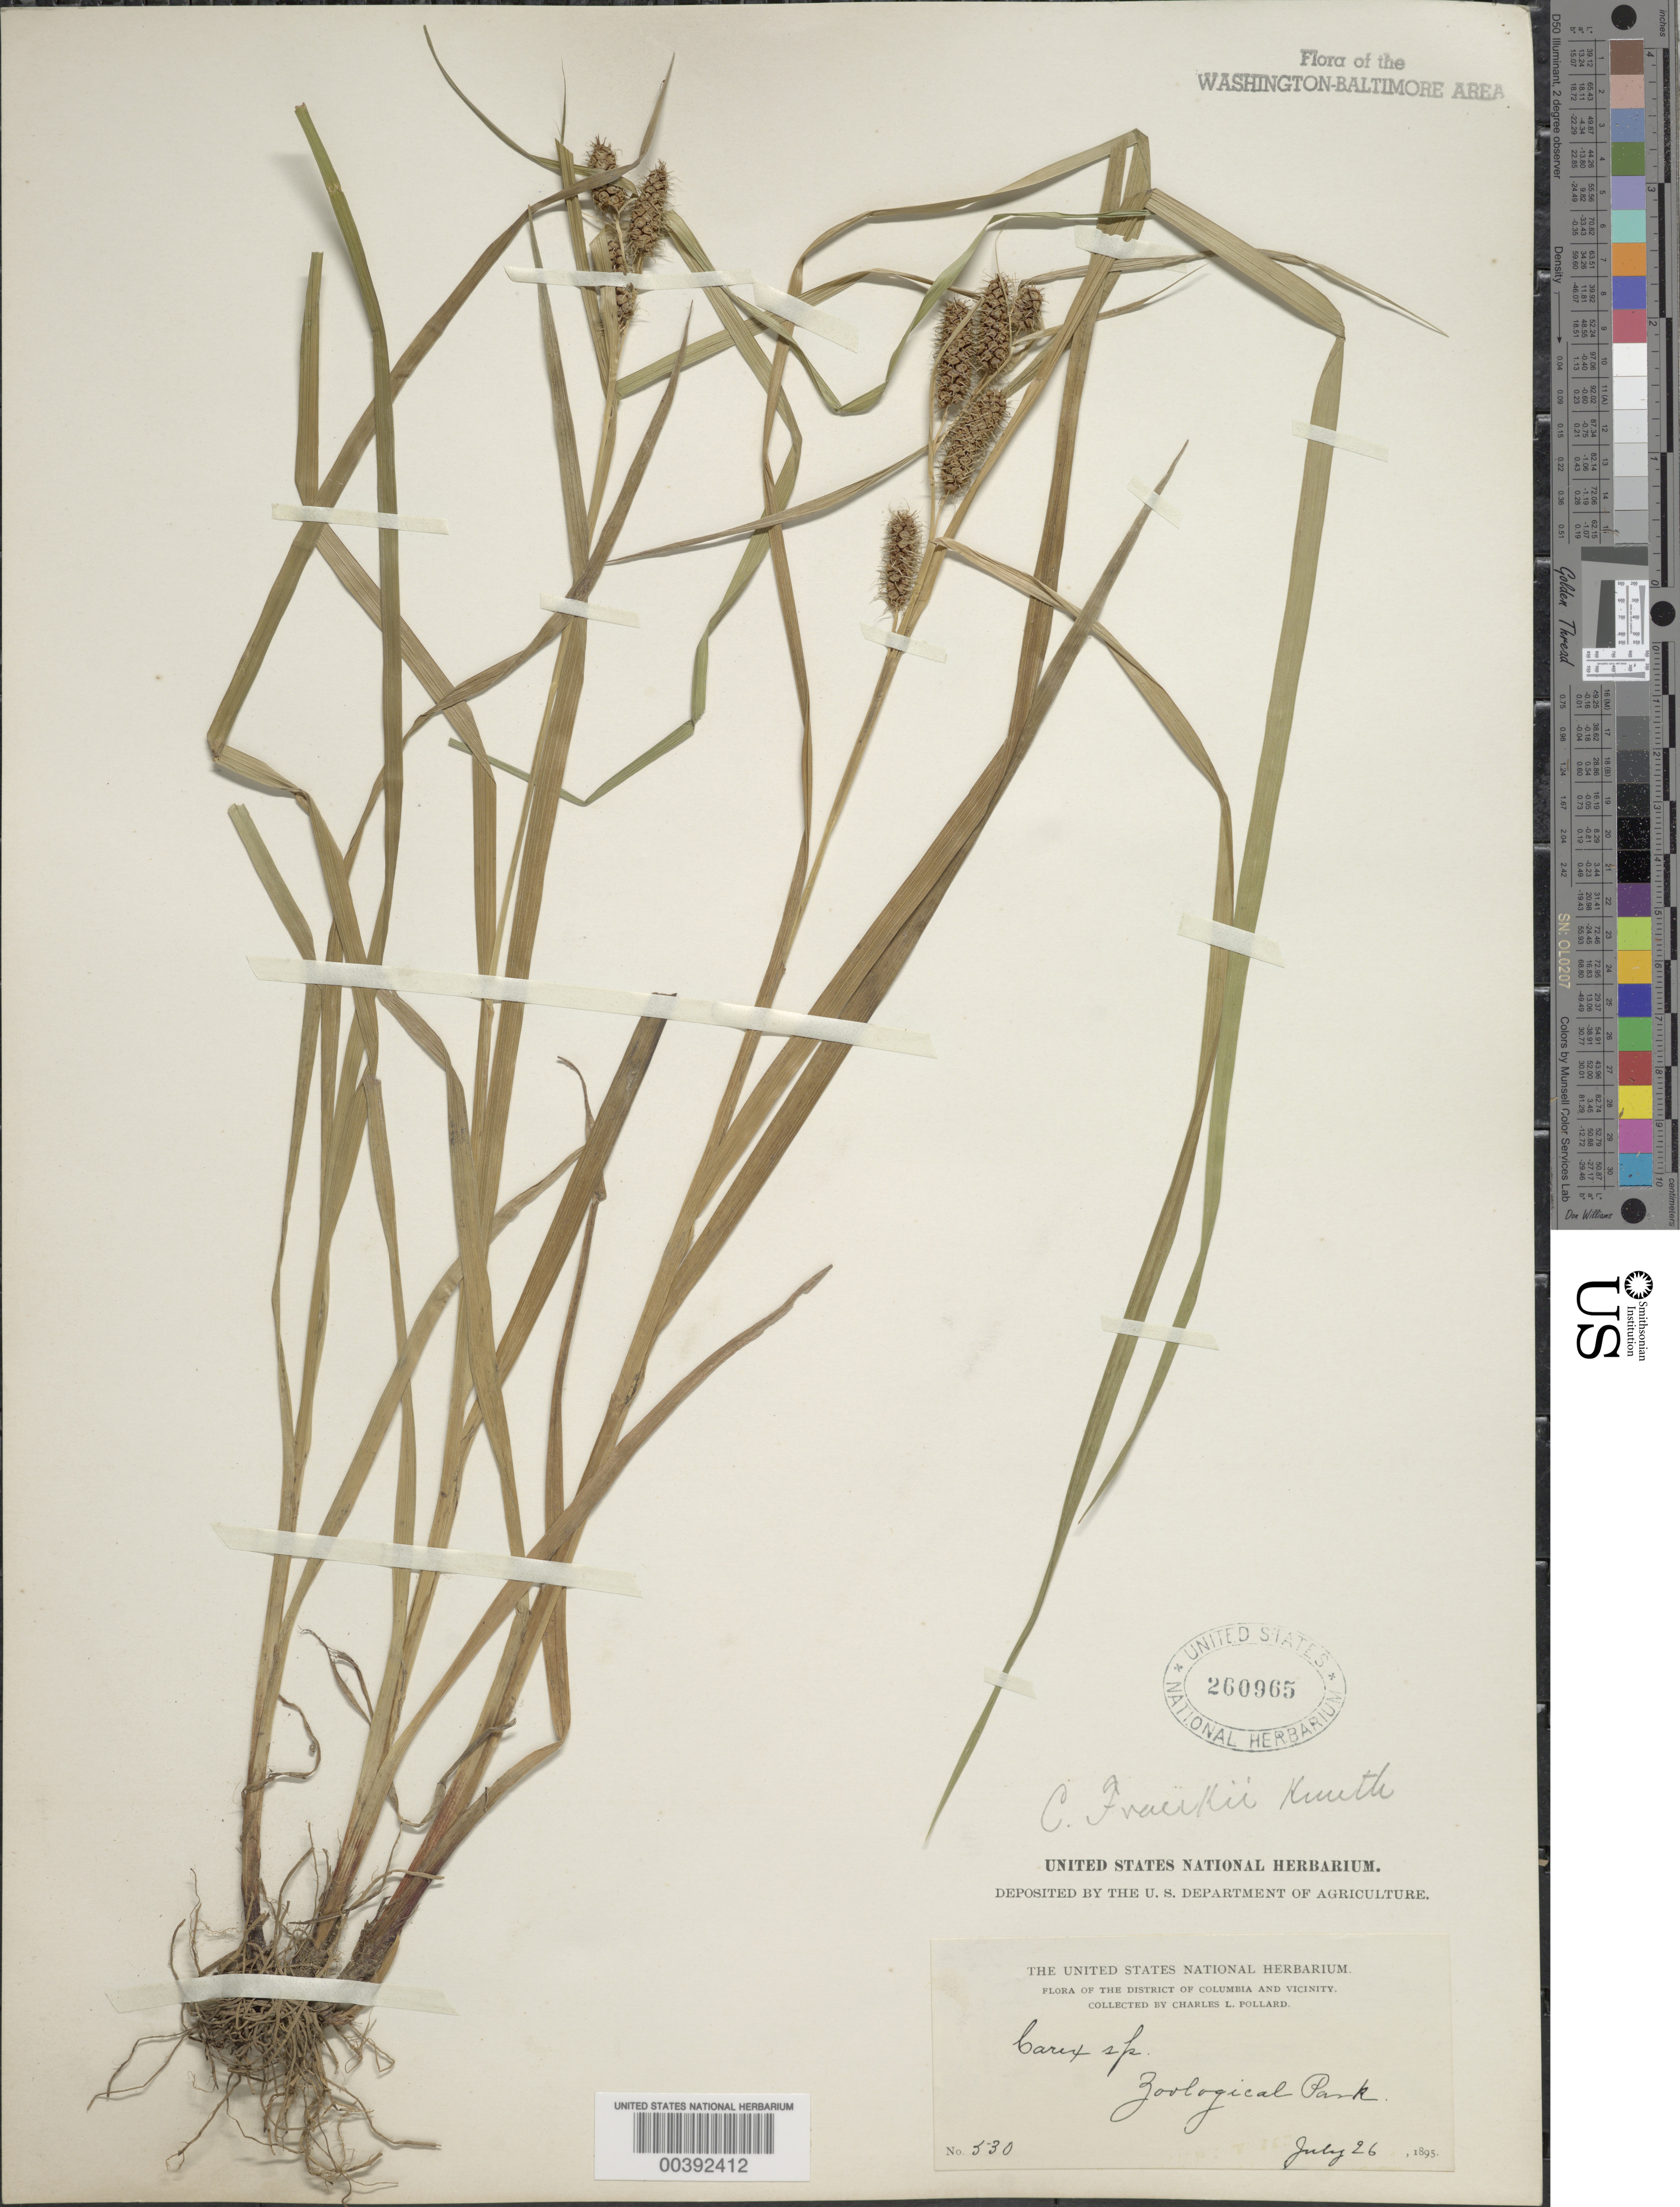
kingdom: Plantae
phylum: Tracheophyta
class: Liliopsida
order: Poales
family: Cyperaceae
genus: Carex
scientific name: Carex frankii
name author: Kunth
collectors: C. L. Pollard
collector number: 530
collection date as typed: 26 Jul 1895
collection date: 1895-07-26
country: United States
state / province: District of Columbia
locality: Zoological Park Rock Creek Park & vicinity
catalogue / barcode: US 260965